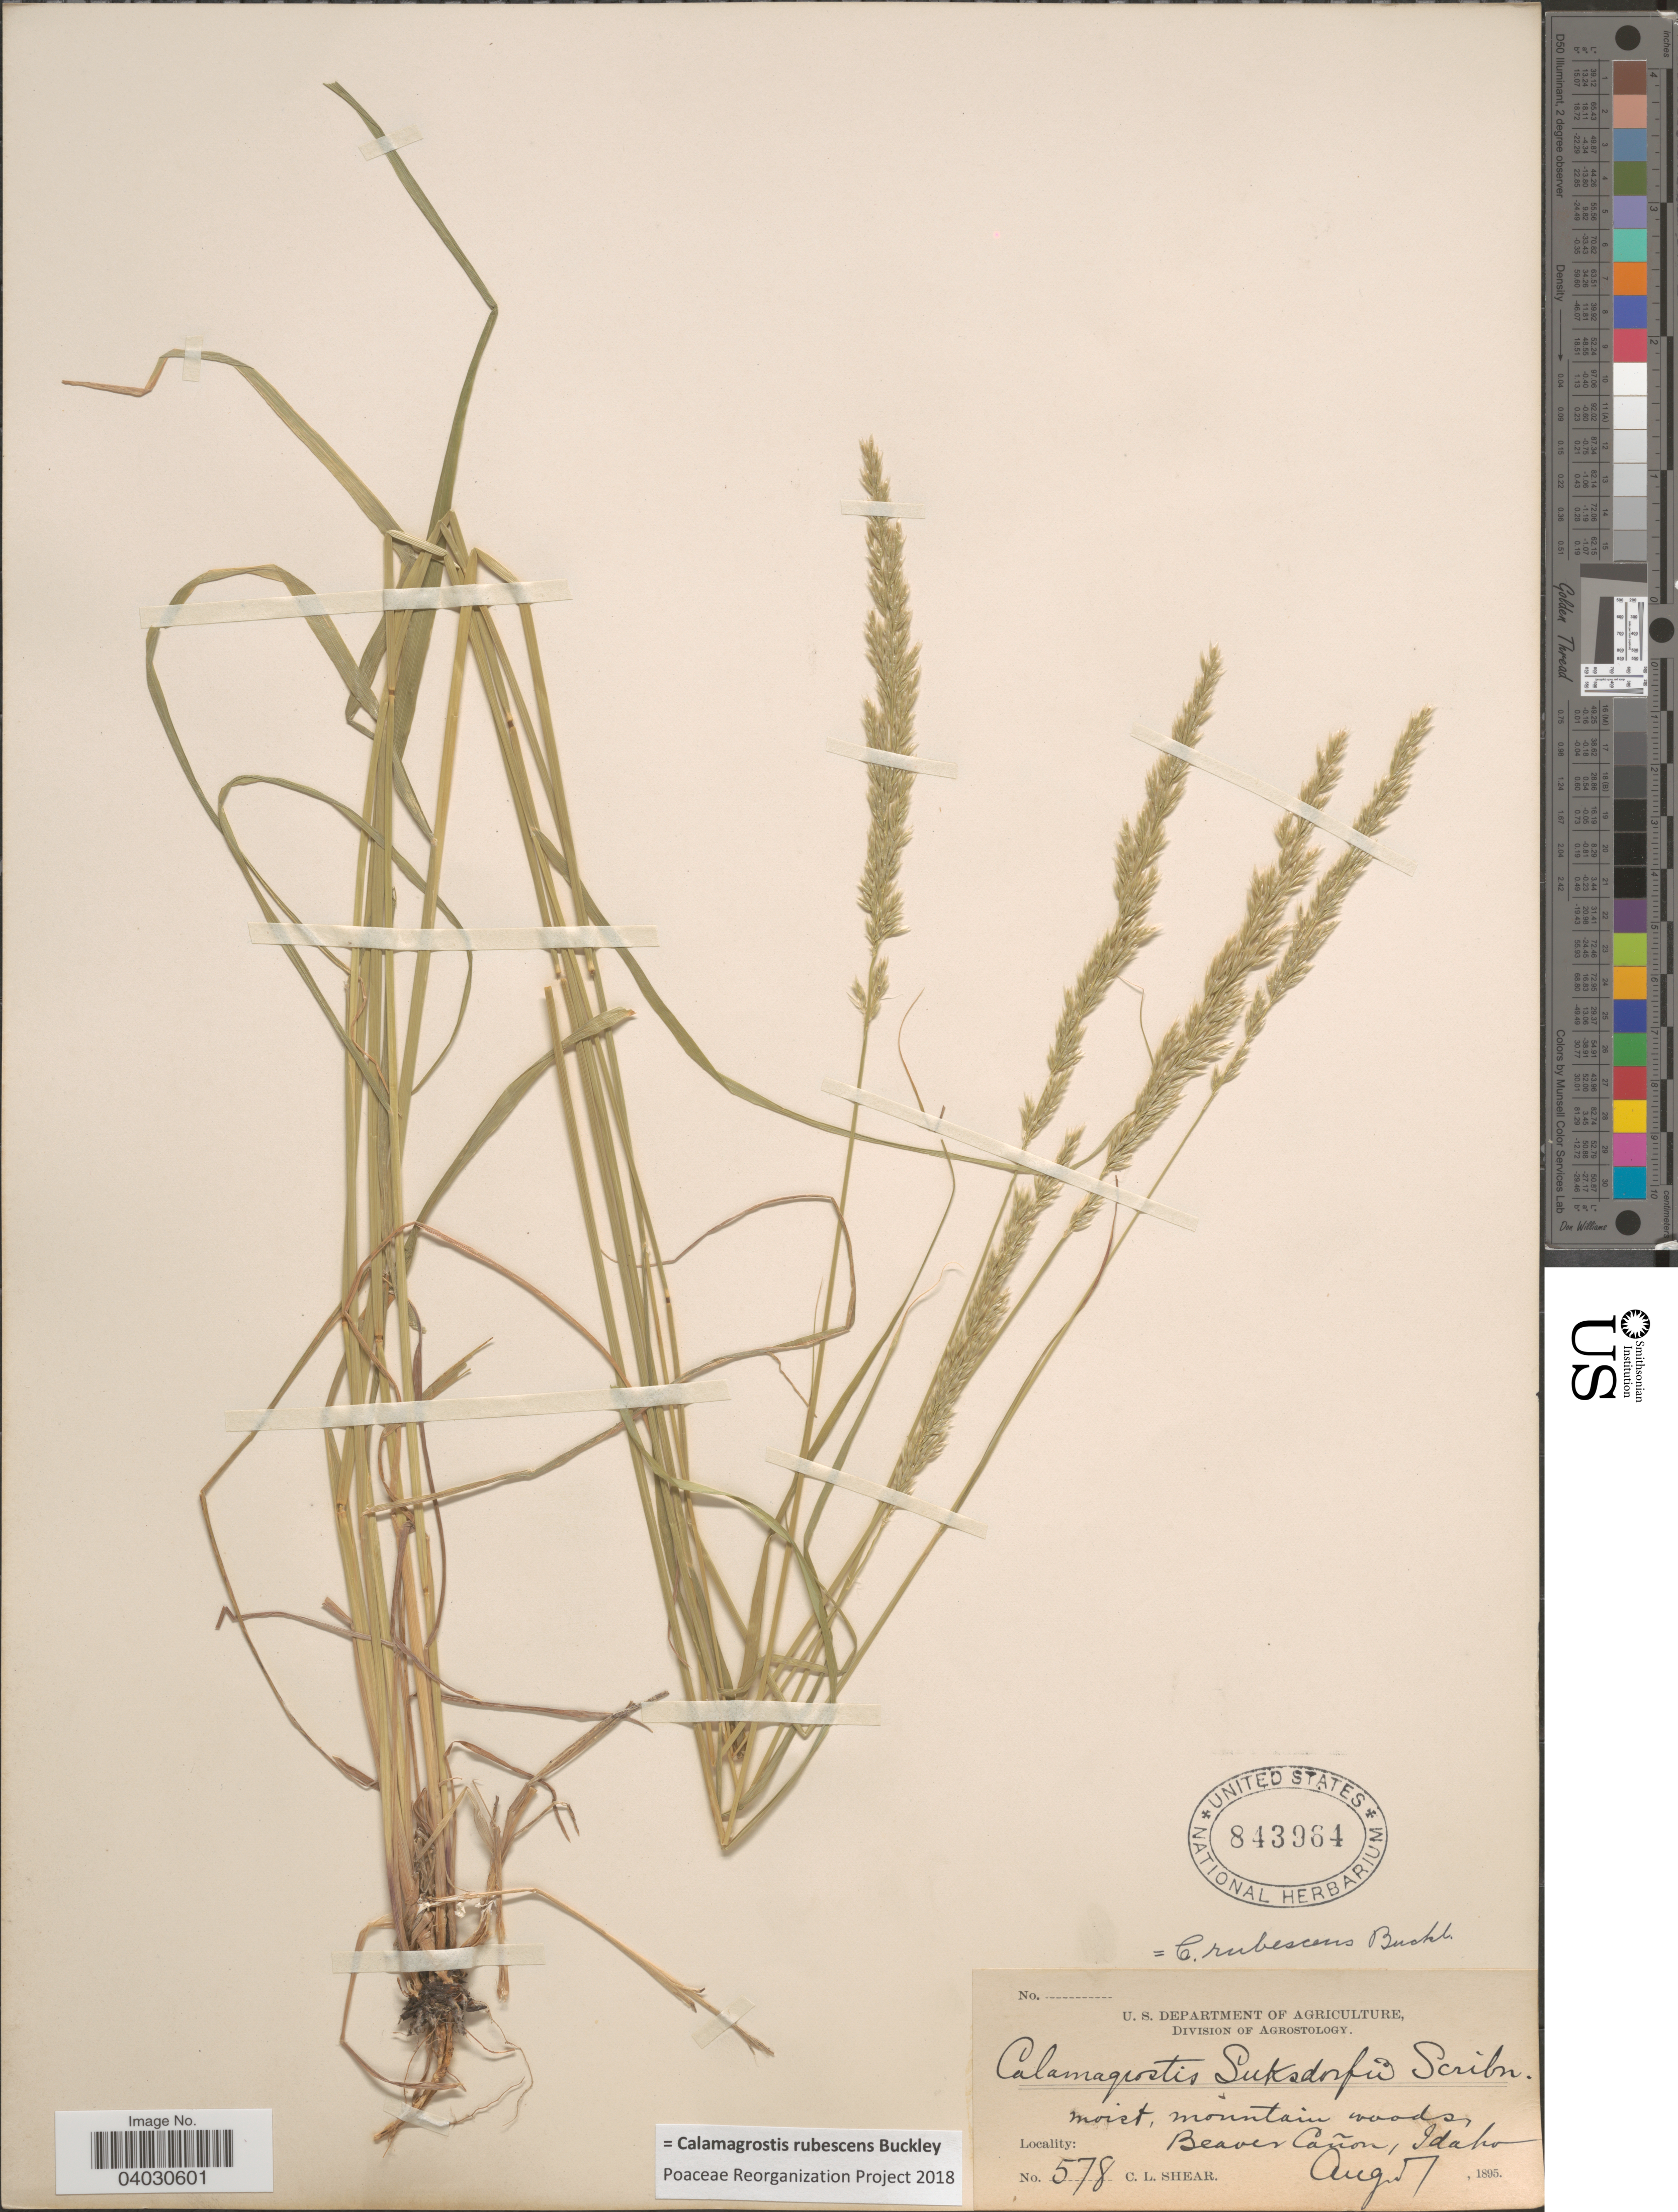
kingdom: Plantae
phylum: Tracheophyta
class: Liliopsida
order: Poales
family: Poaceae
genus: Calamagrostis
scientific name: Calamagrostis rubescens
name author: Buckley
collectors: C. L. Shear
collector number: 578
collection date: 1895-08-01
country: United States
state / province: Idaho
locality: Beaver Cañon.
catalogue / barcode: US 843964